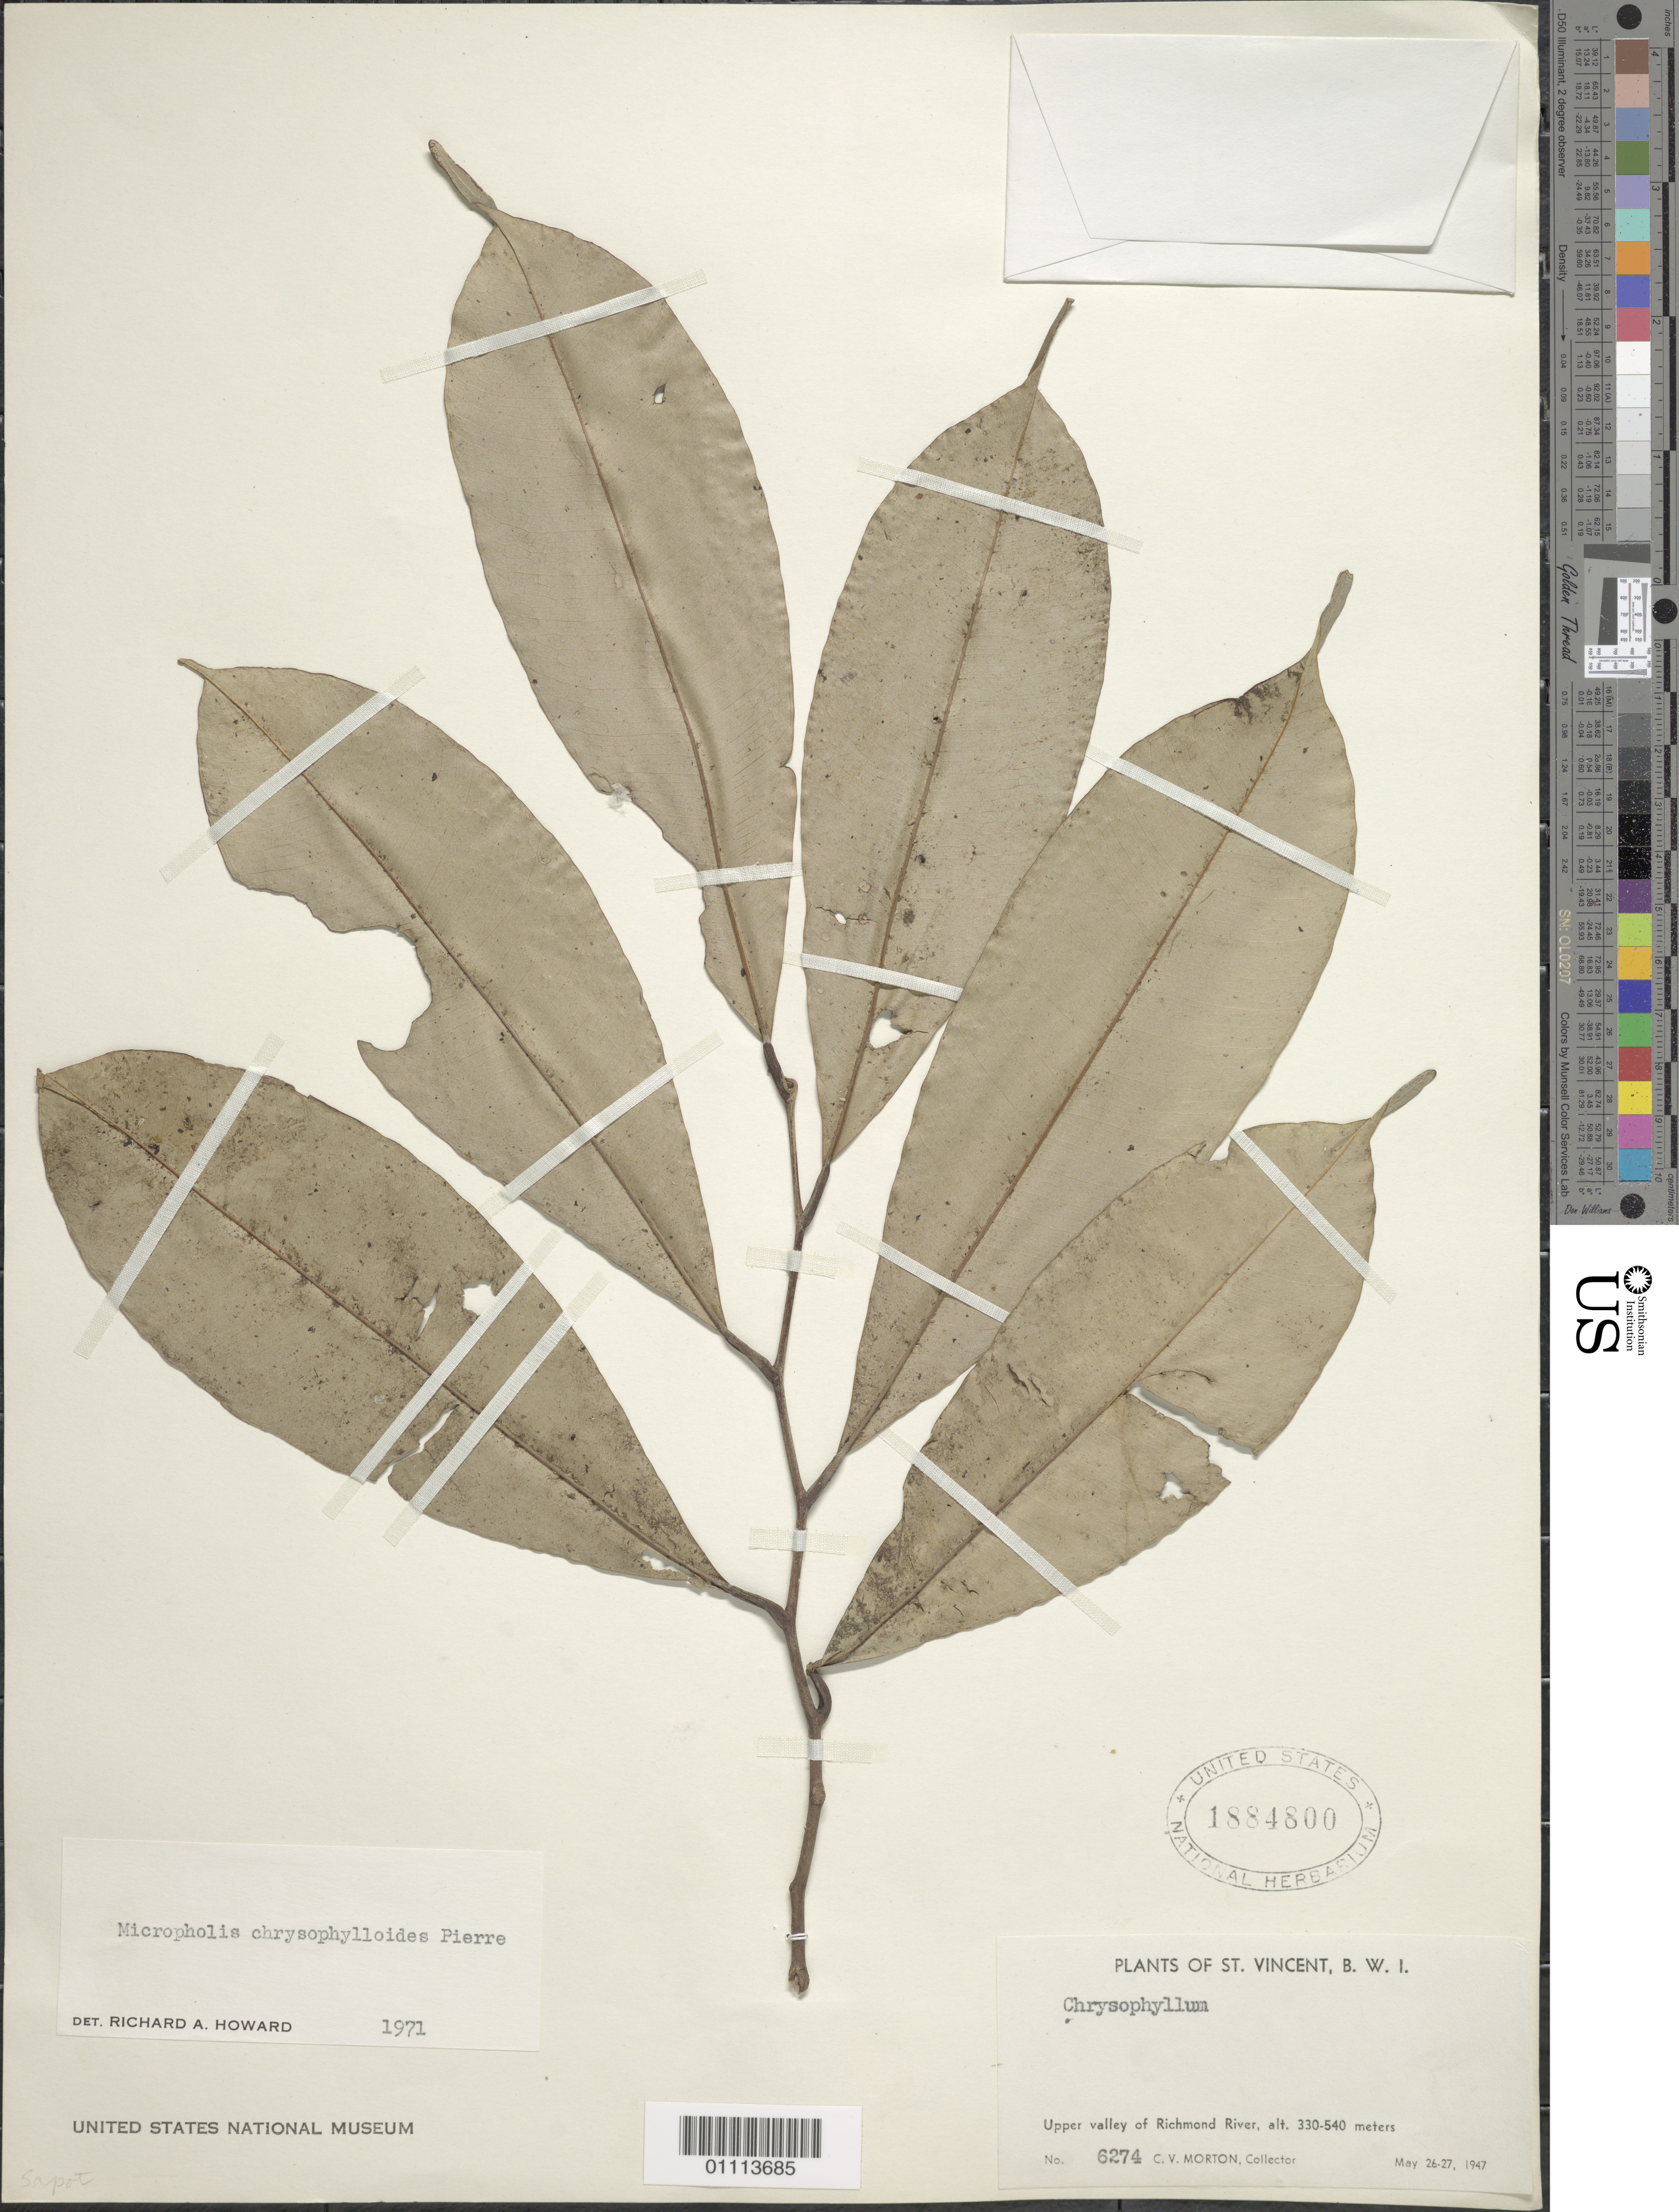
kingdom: Plantae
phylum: Tracheophyta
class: Magnoliopsida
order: Ericales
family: Sapotaceae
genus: Micropholis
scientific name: Micropholis guyanensis subsp. guyanensis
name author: (A. DC.) Pierre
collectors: C. V. Morton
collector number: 6274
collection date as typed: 26 May 1947 to 27 May 1947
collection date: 1947-05-26/1947-05-27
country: St. Vincent - Grenadines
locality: Upper Valley of Richmond River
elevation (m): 330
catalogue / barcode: US 1884800